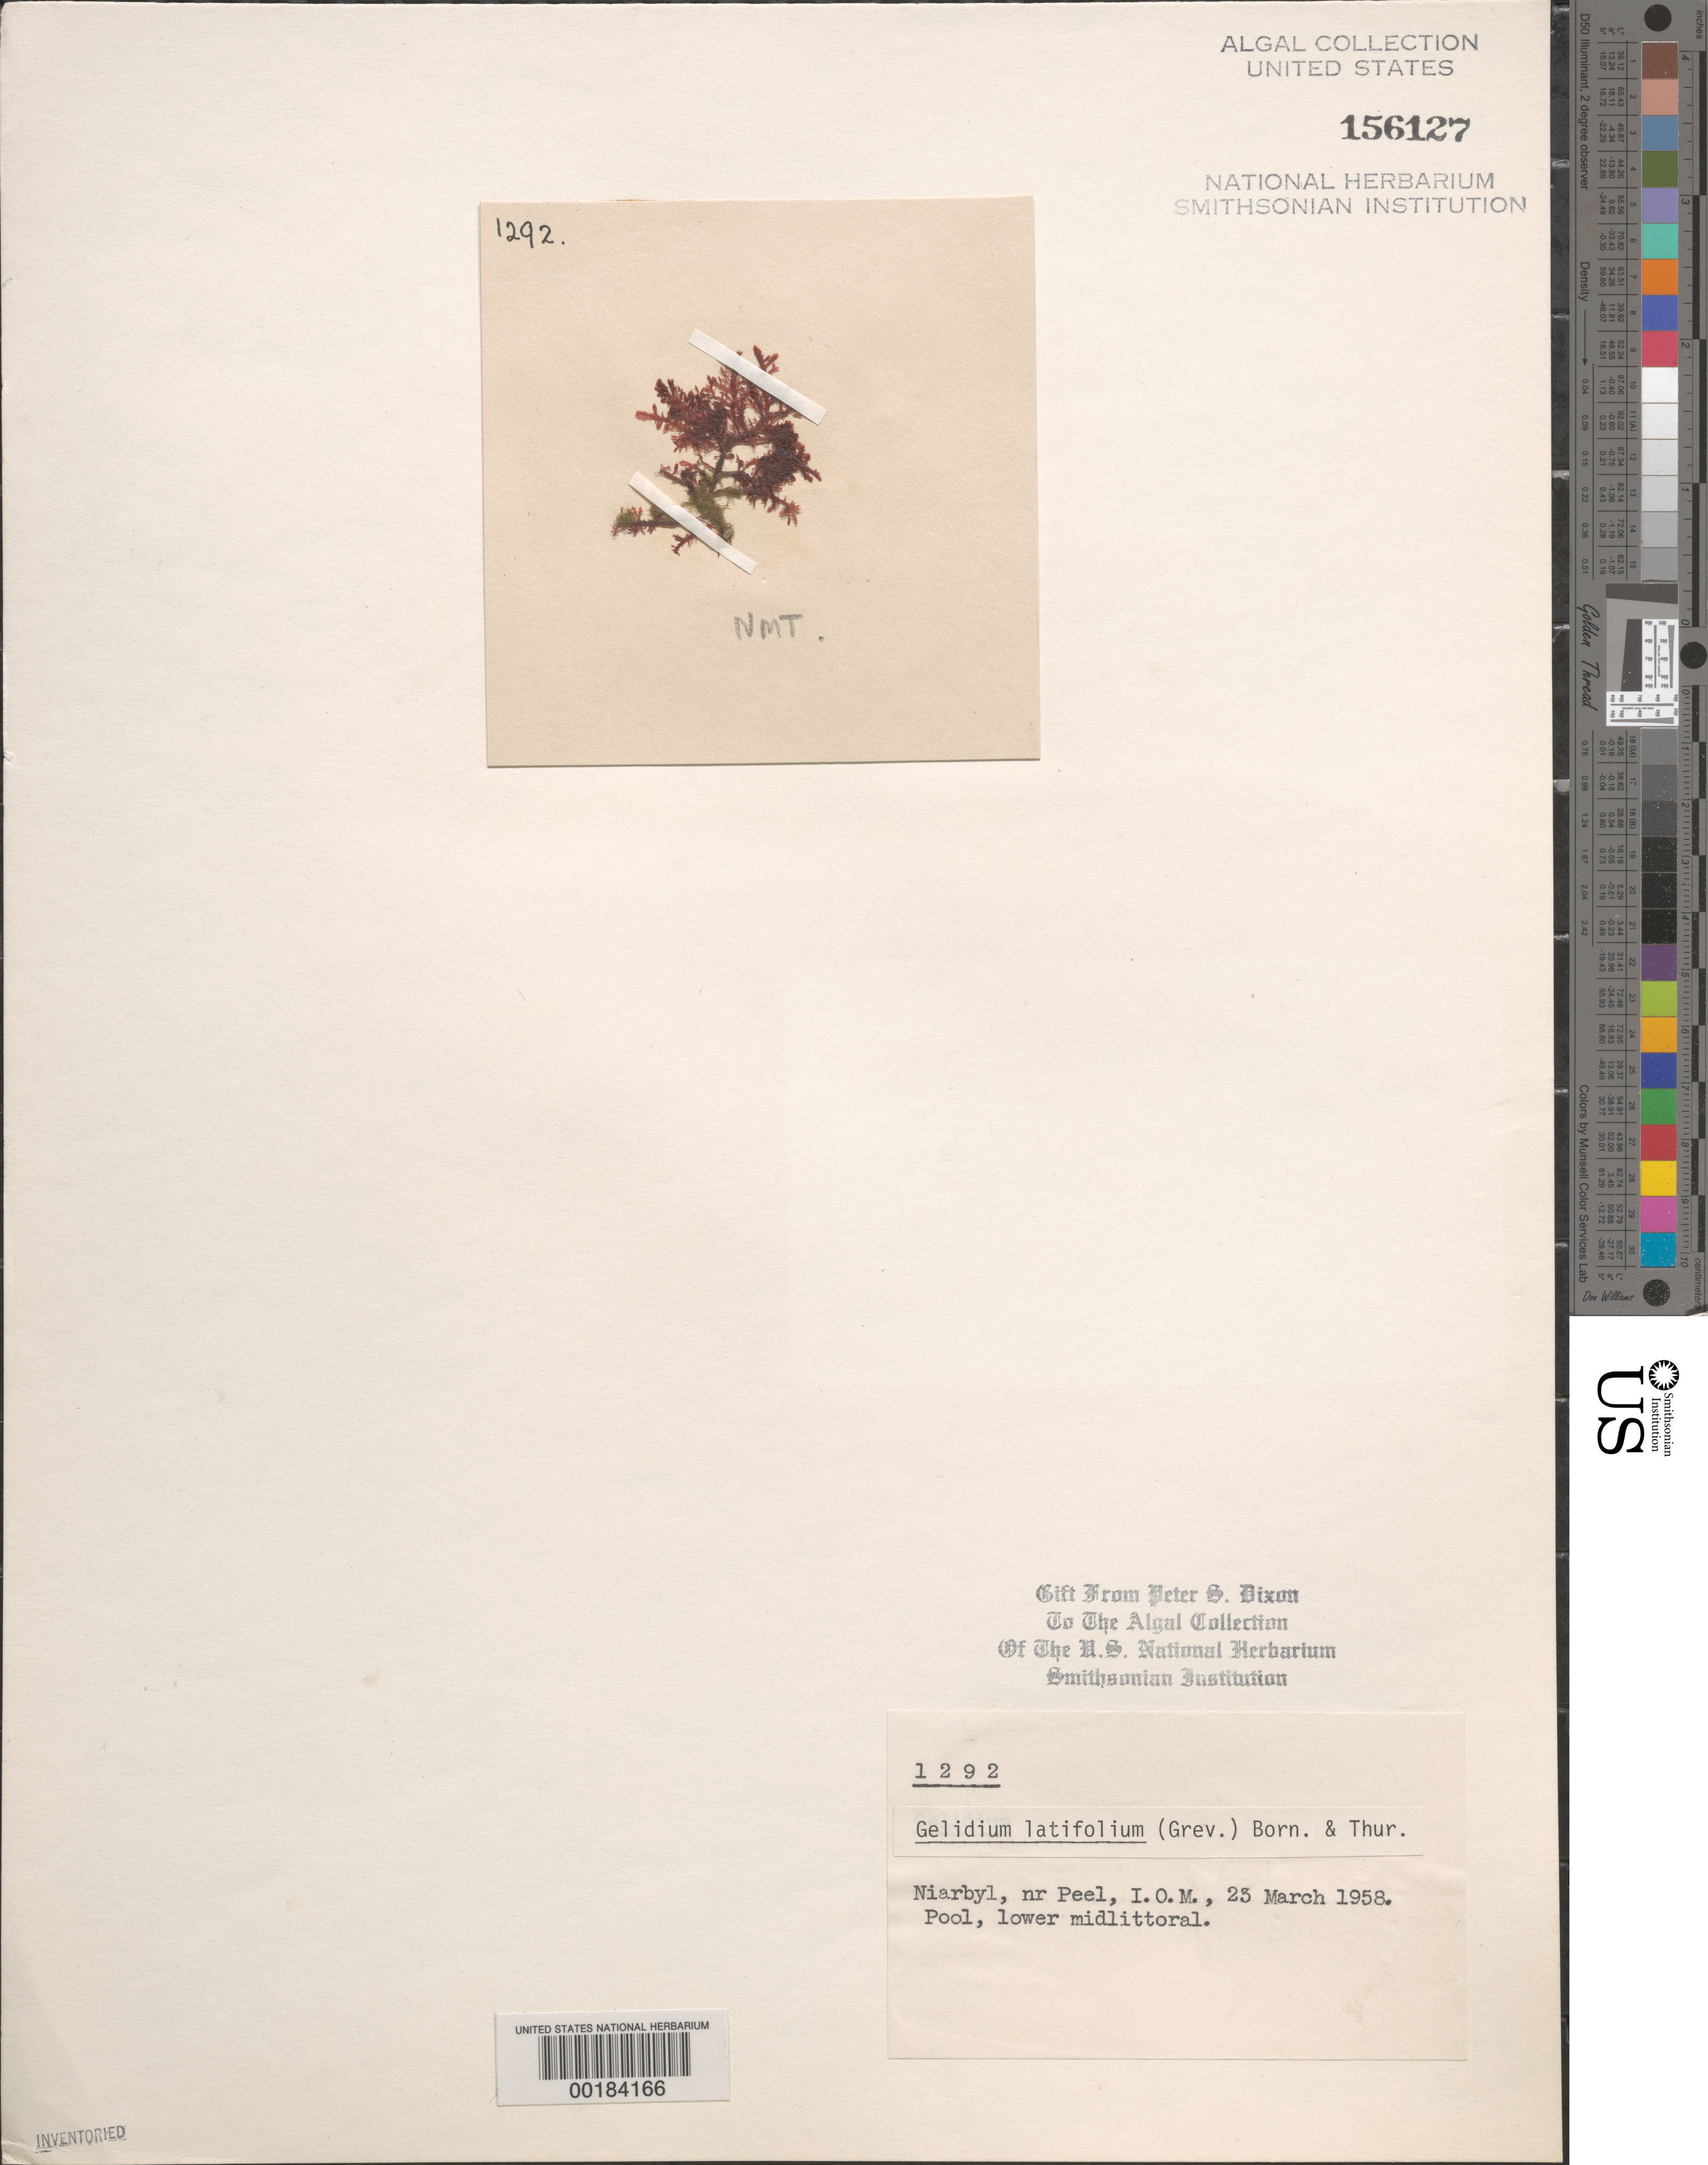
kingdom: Plantae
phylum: Rhodophyta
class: Florideophyceae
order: Gelidiales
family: Gelidiaceae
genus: Gelidium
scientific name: Gelidium spinosum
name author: (S.G. Gmel.) P.C. Silva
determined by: Algae name updating Project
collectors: P. S. Dixon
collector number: PSD 1292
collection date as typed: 23 Mar 1958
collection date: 1958-03-23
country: United Kingdom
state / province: England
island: Isle of Man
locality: Niarbyl, near Peel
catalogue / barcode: US 156127